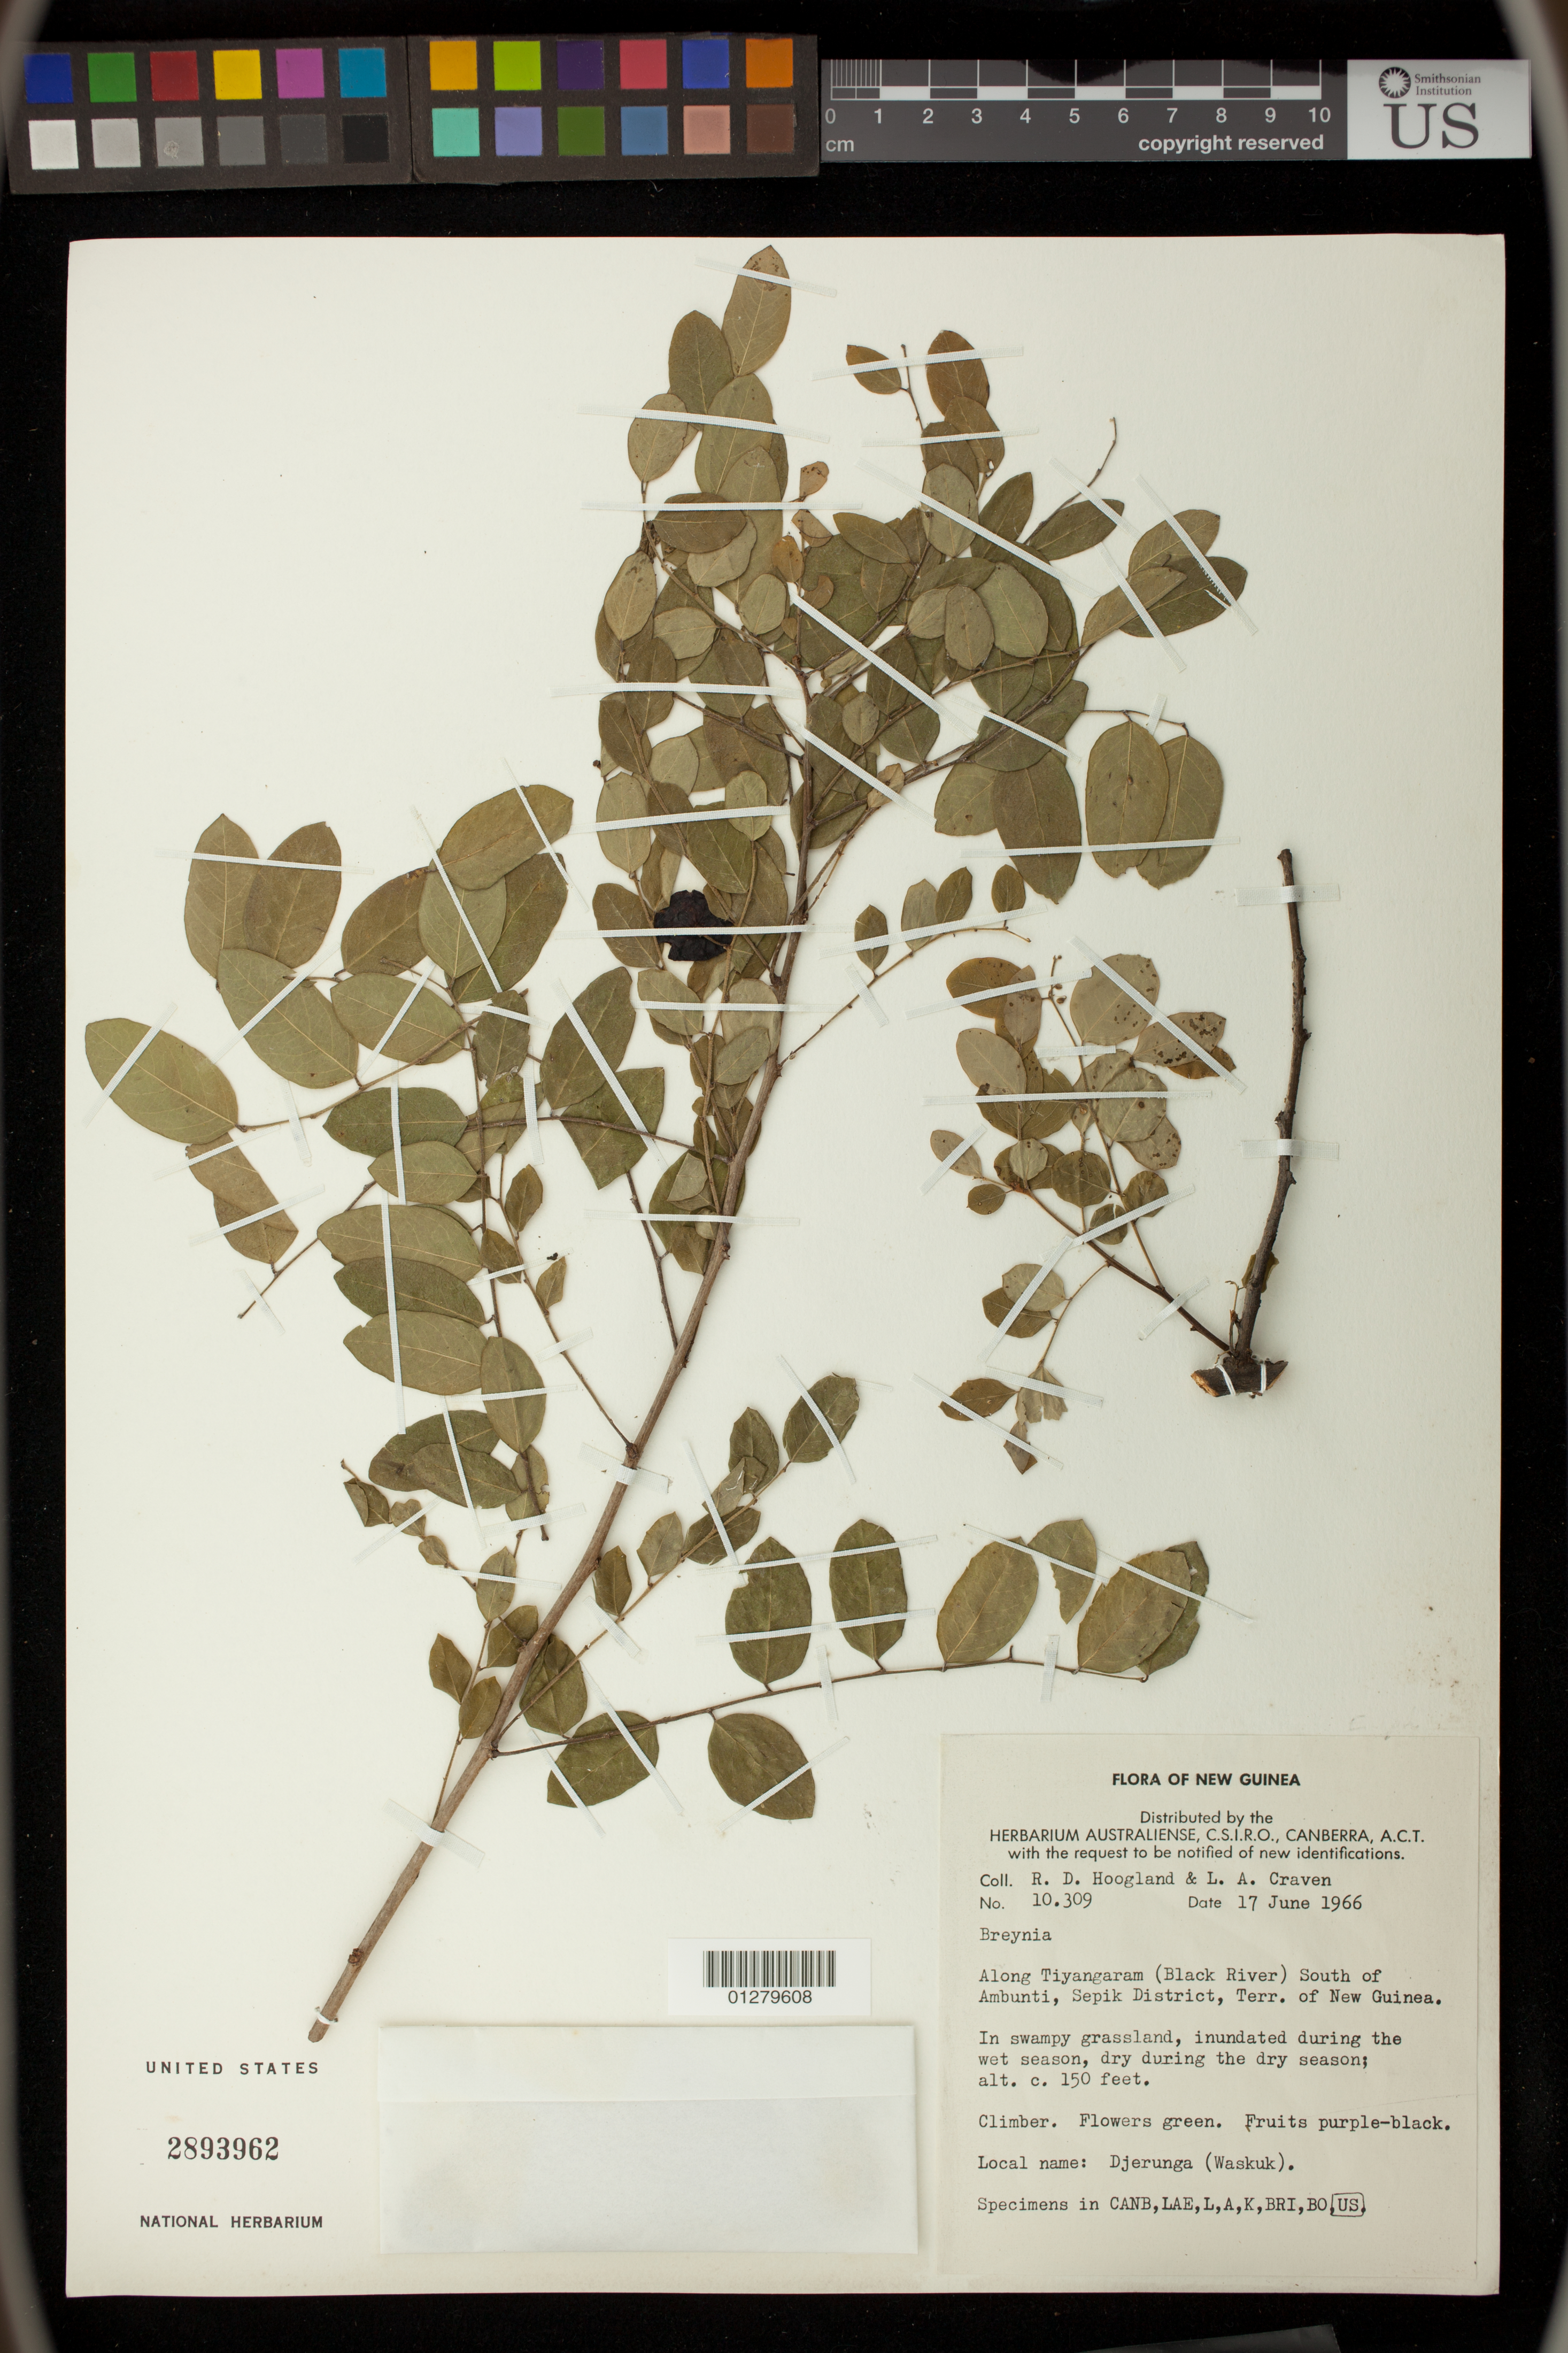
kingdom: Plantae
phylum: Tracheophyta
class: Magnoliopsida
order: Malpighiales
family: Phyllanthaceae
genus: Breynia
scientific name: Breynia sp.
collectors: R. D. Hoogland & L. A. Craven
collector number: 10309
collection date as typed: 17 Jun 1966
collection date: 1966-06-17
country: Papua New Guinea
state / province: East Sepik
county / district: Ambunti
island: New Guinea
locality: Along Tiyangaram (Black River) South of Ambunti, Sepik District.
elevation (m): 46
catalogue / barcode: US 2893962